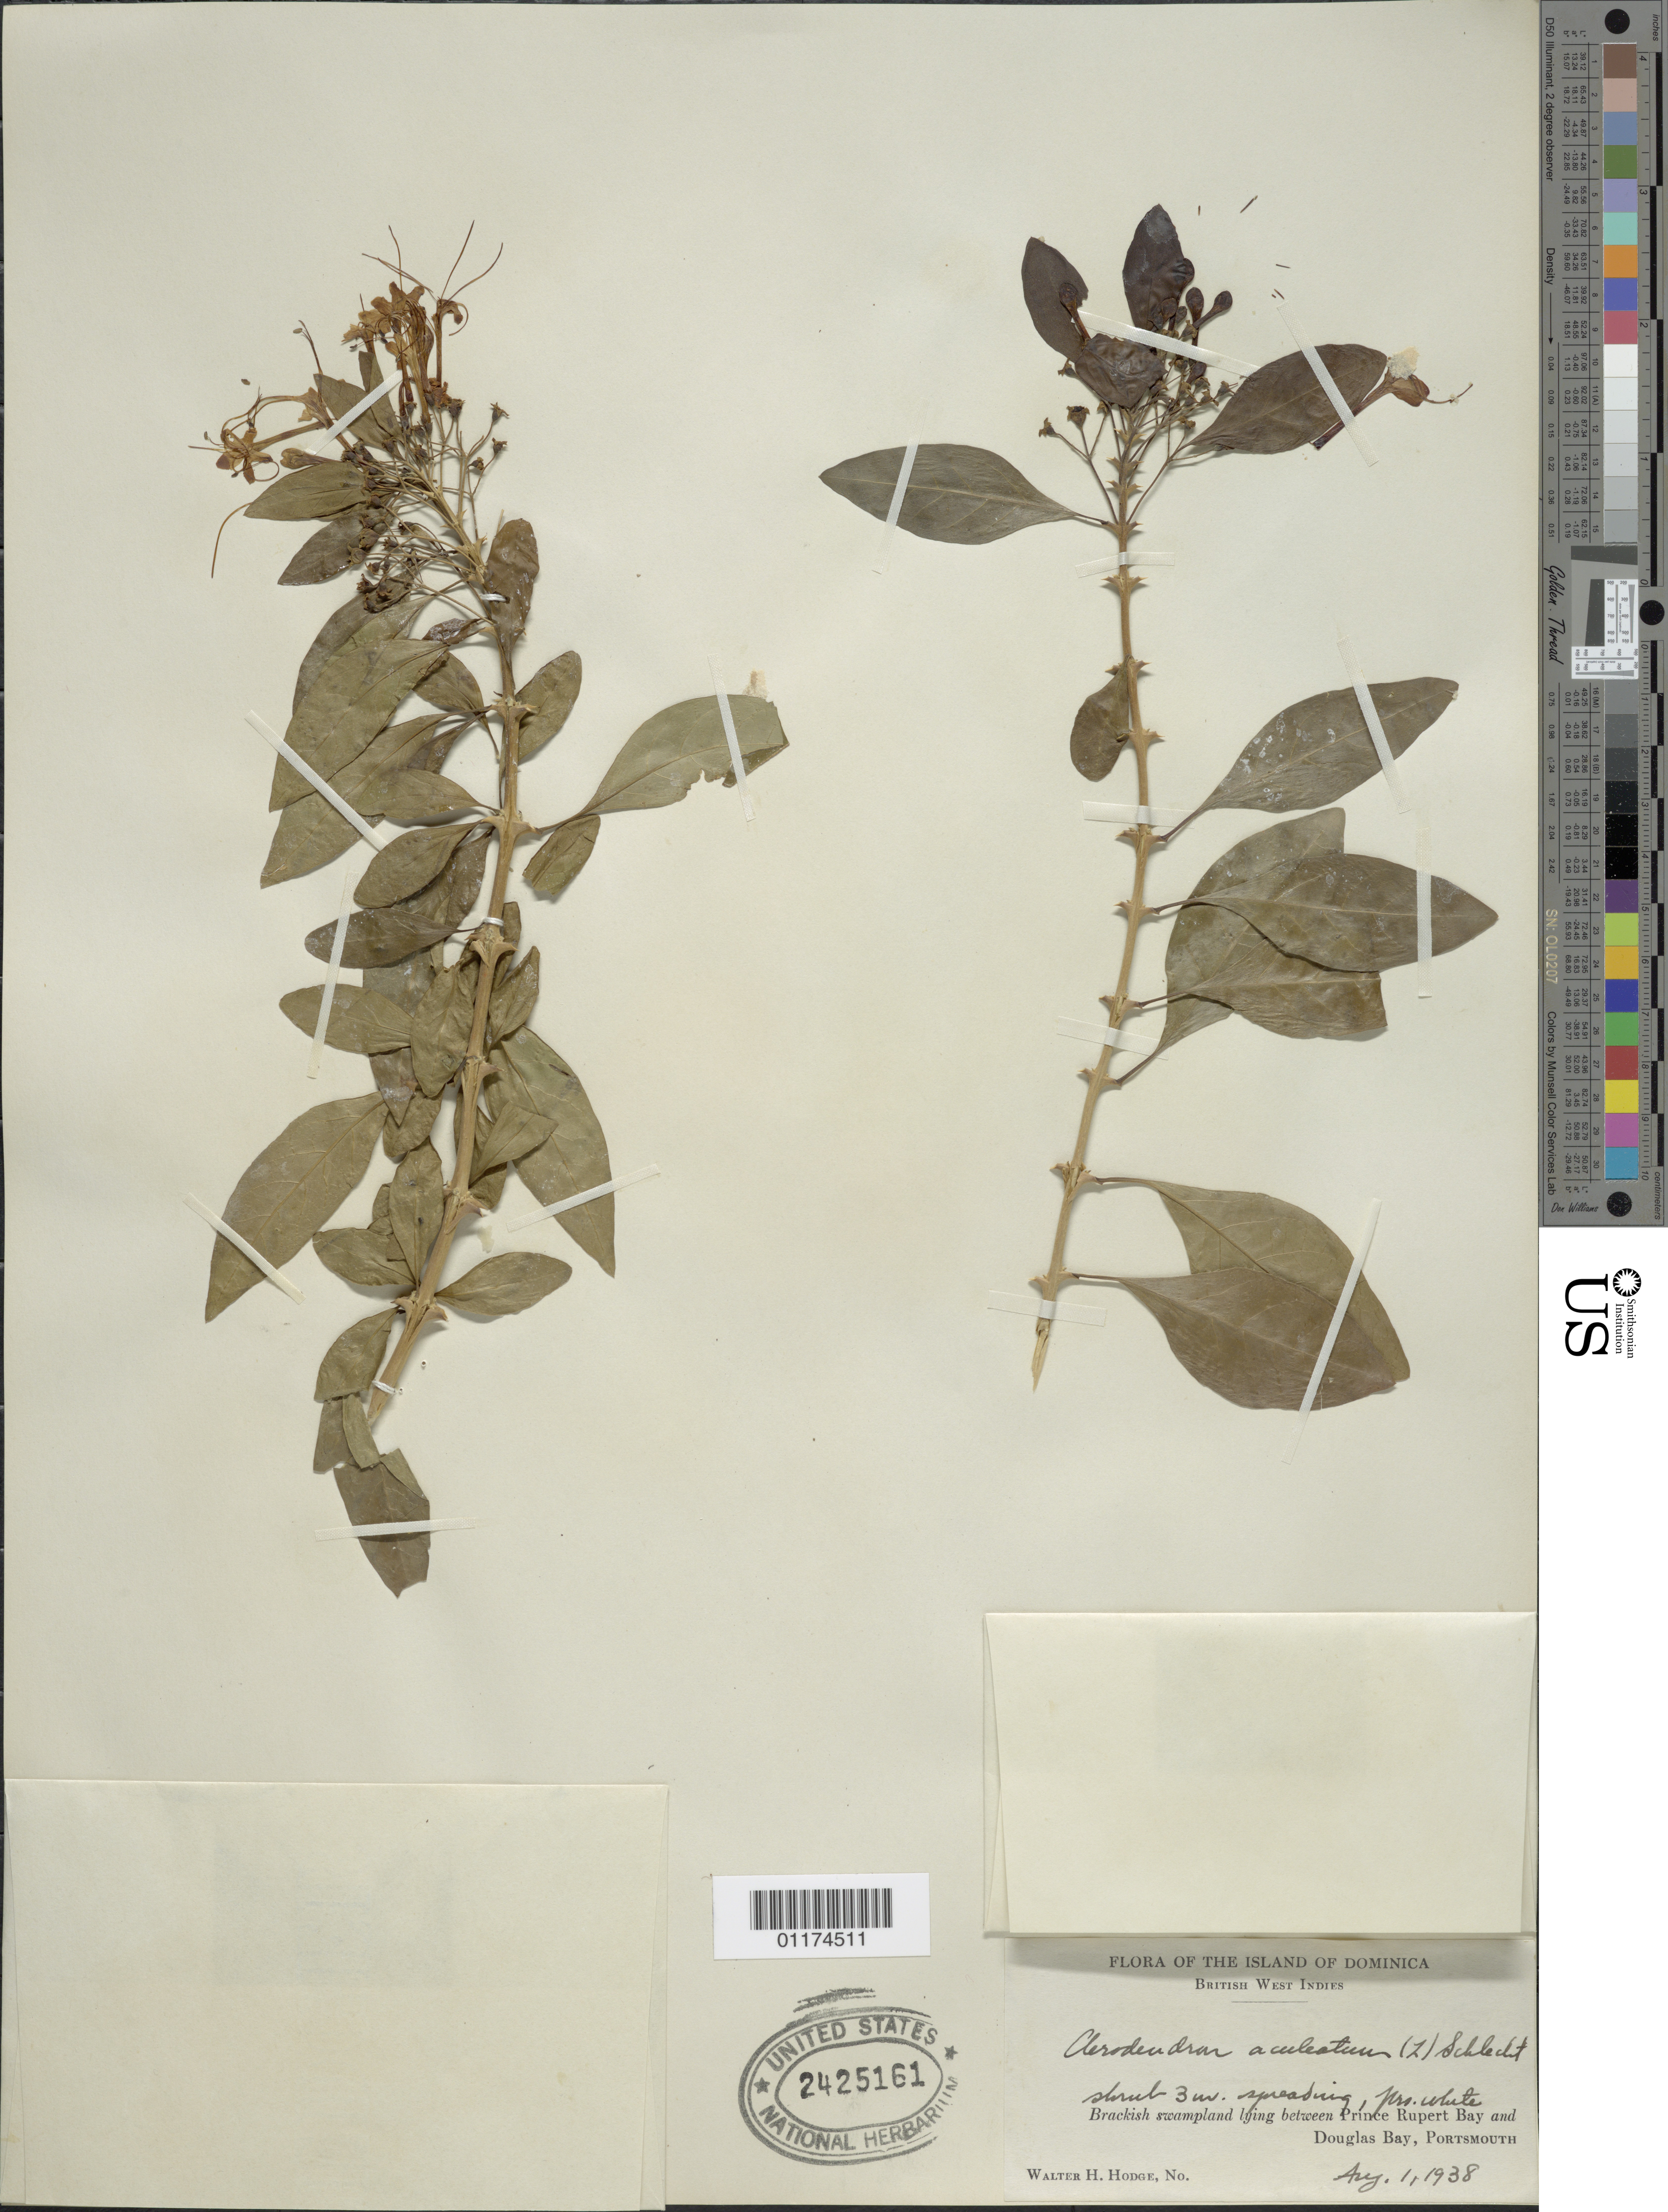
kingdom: Plantae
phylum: Tracheophyta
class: Magnoliopsida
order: Lamiales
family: Lamiaceae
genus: Clerodendrum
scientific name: Clerodendrum aculeatum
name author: (L.) Schltdl.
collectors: W. Hodge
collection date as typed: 01 Aug 1938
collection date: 1938-08-01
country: Dominica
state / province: St. John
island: Dominica I.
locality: Brackish swampland lying between Prince Rupert Bay and Douglas Bay, Portsmouth.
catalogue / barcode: US 2425161